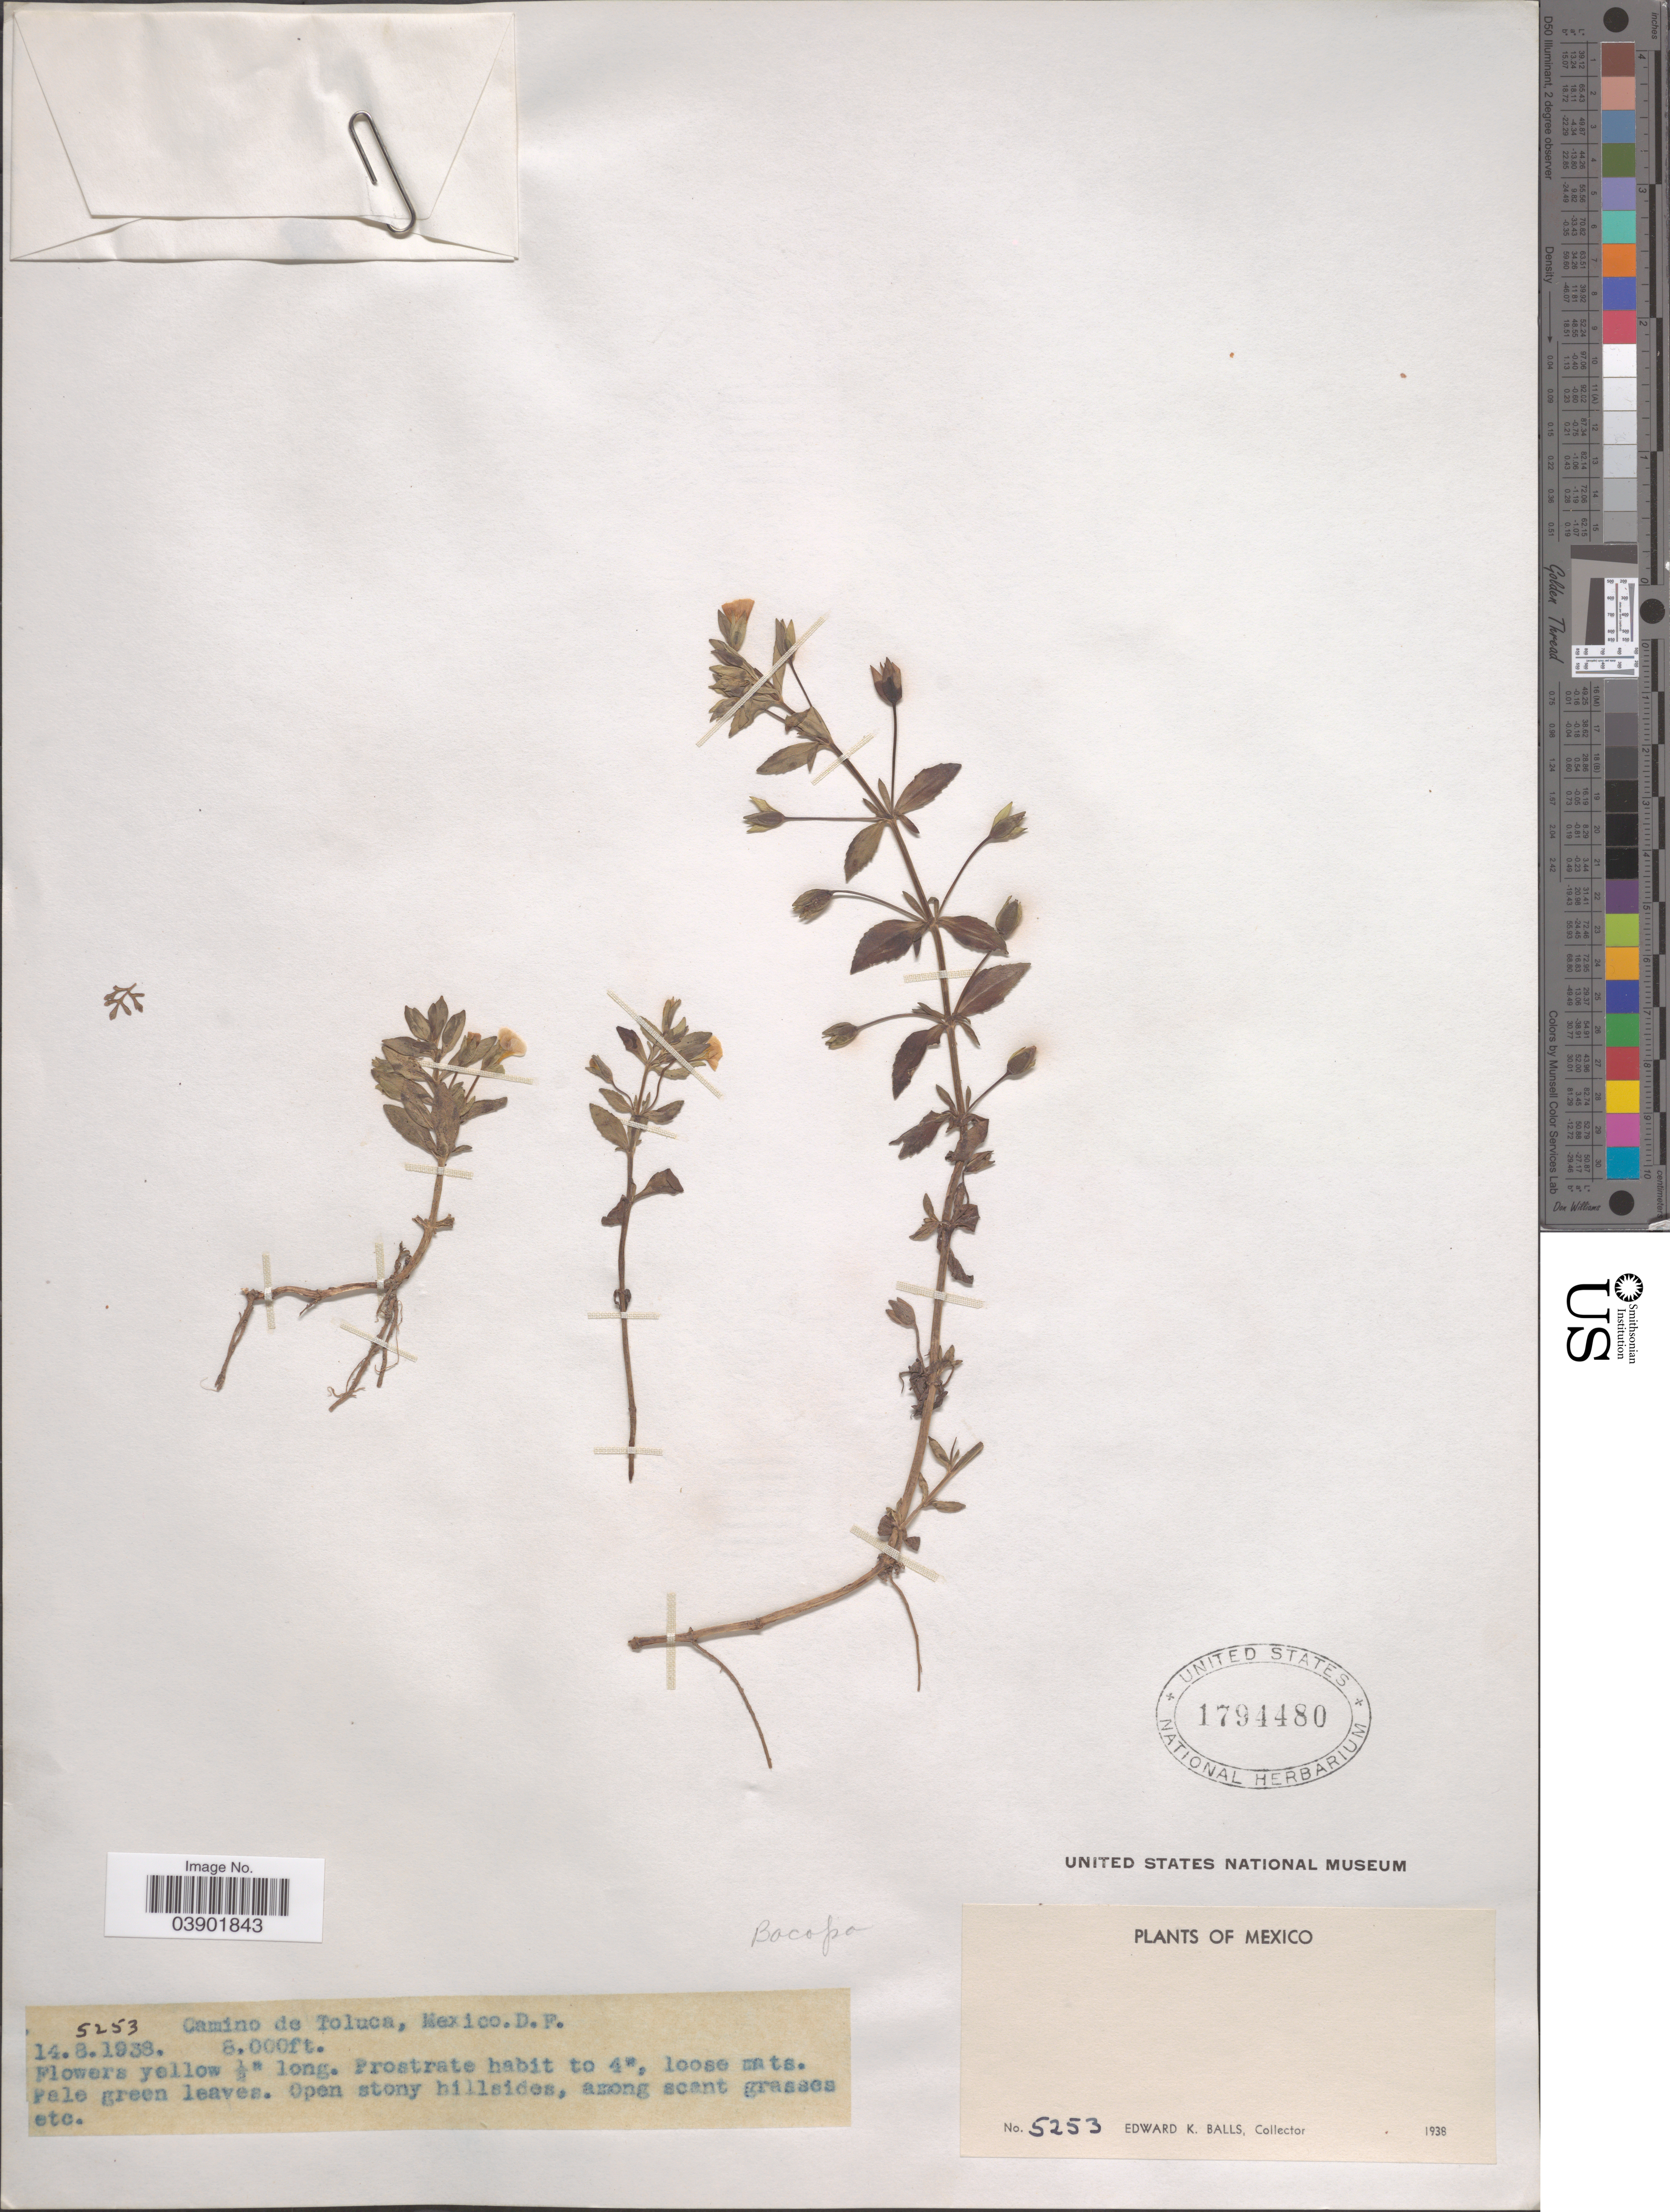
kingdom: Plantae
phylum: Tracheophyta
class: Magnoliopsida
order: Lamiales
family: Plantaginaceae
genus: Bacopa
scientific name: Bacopa sp.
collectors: E. K. Balls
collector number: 5253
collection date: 1938-08-14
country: Mexico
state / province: Distrito Federal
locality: Camino de Toluca, Mexico, D.F.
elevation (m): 2438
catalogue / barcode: US 1794480